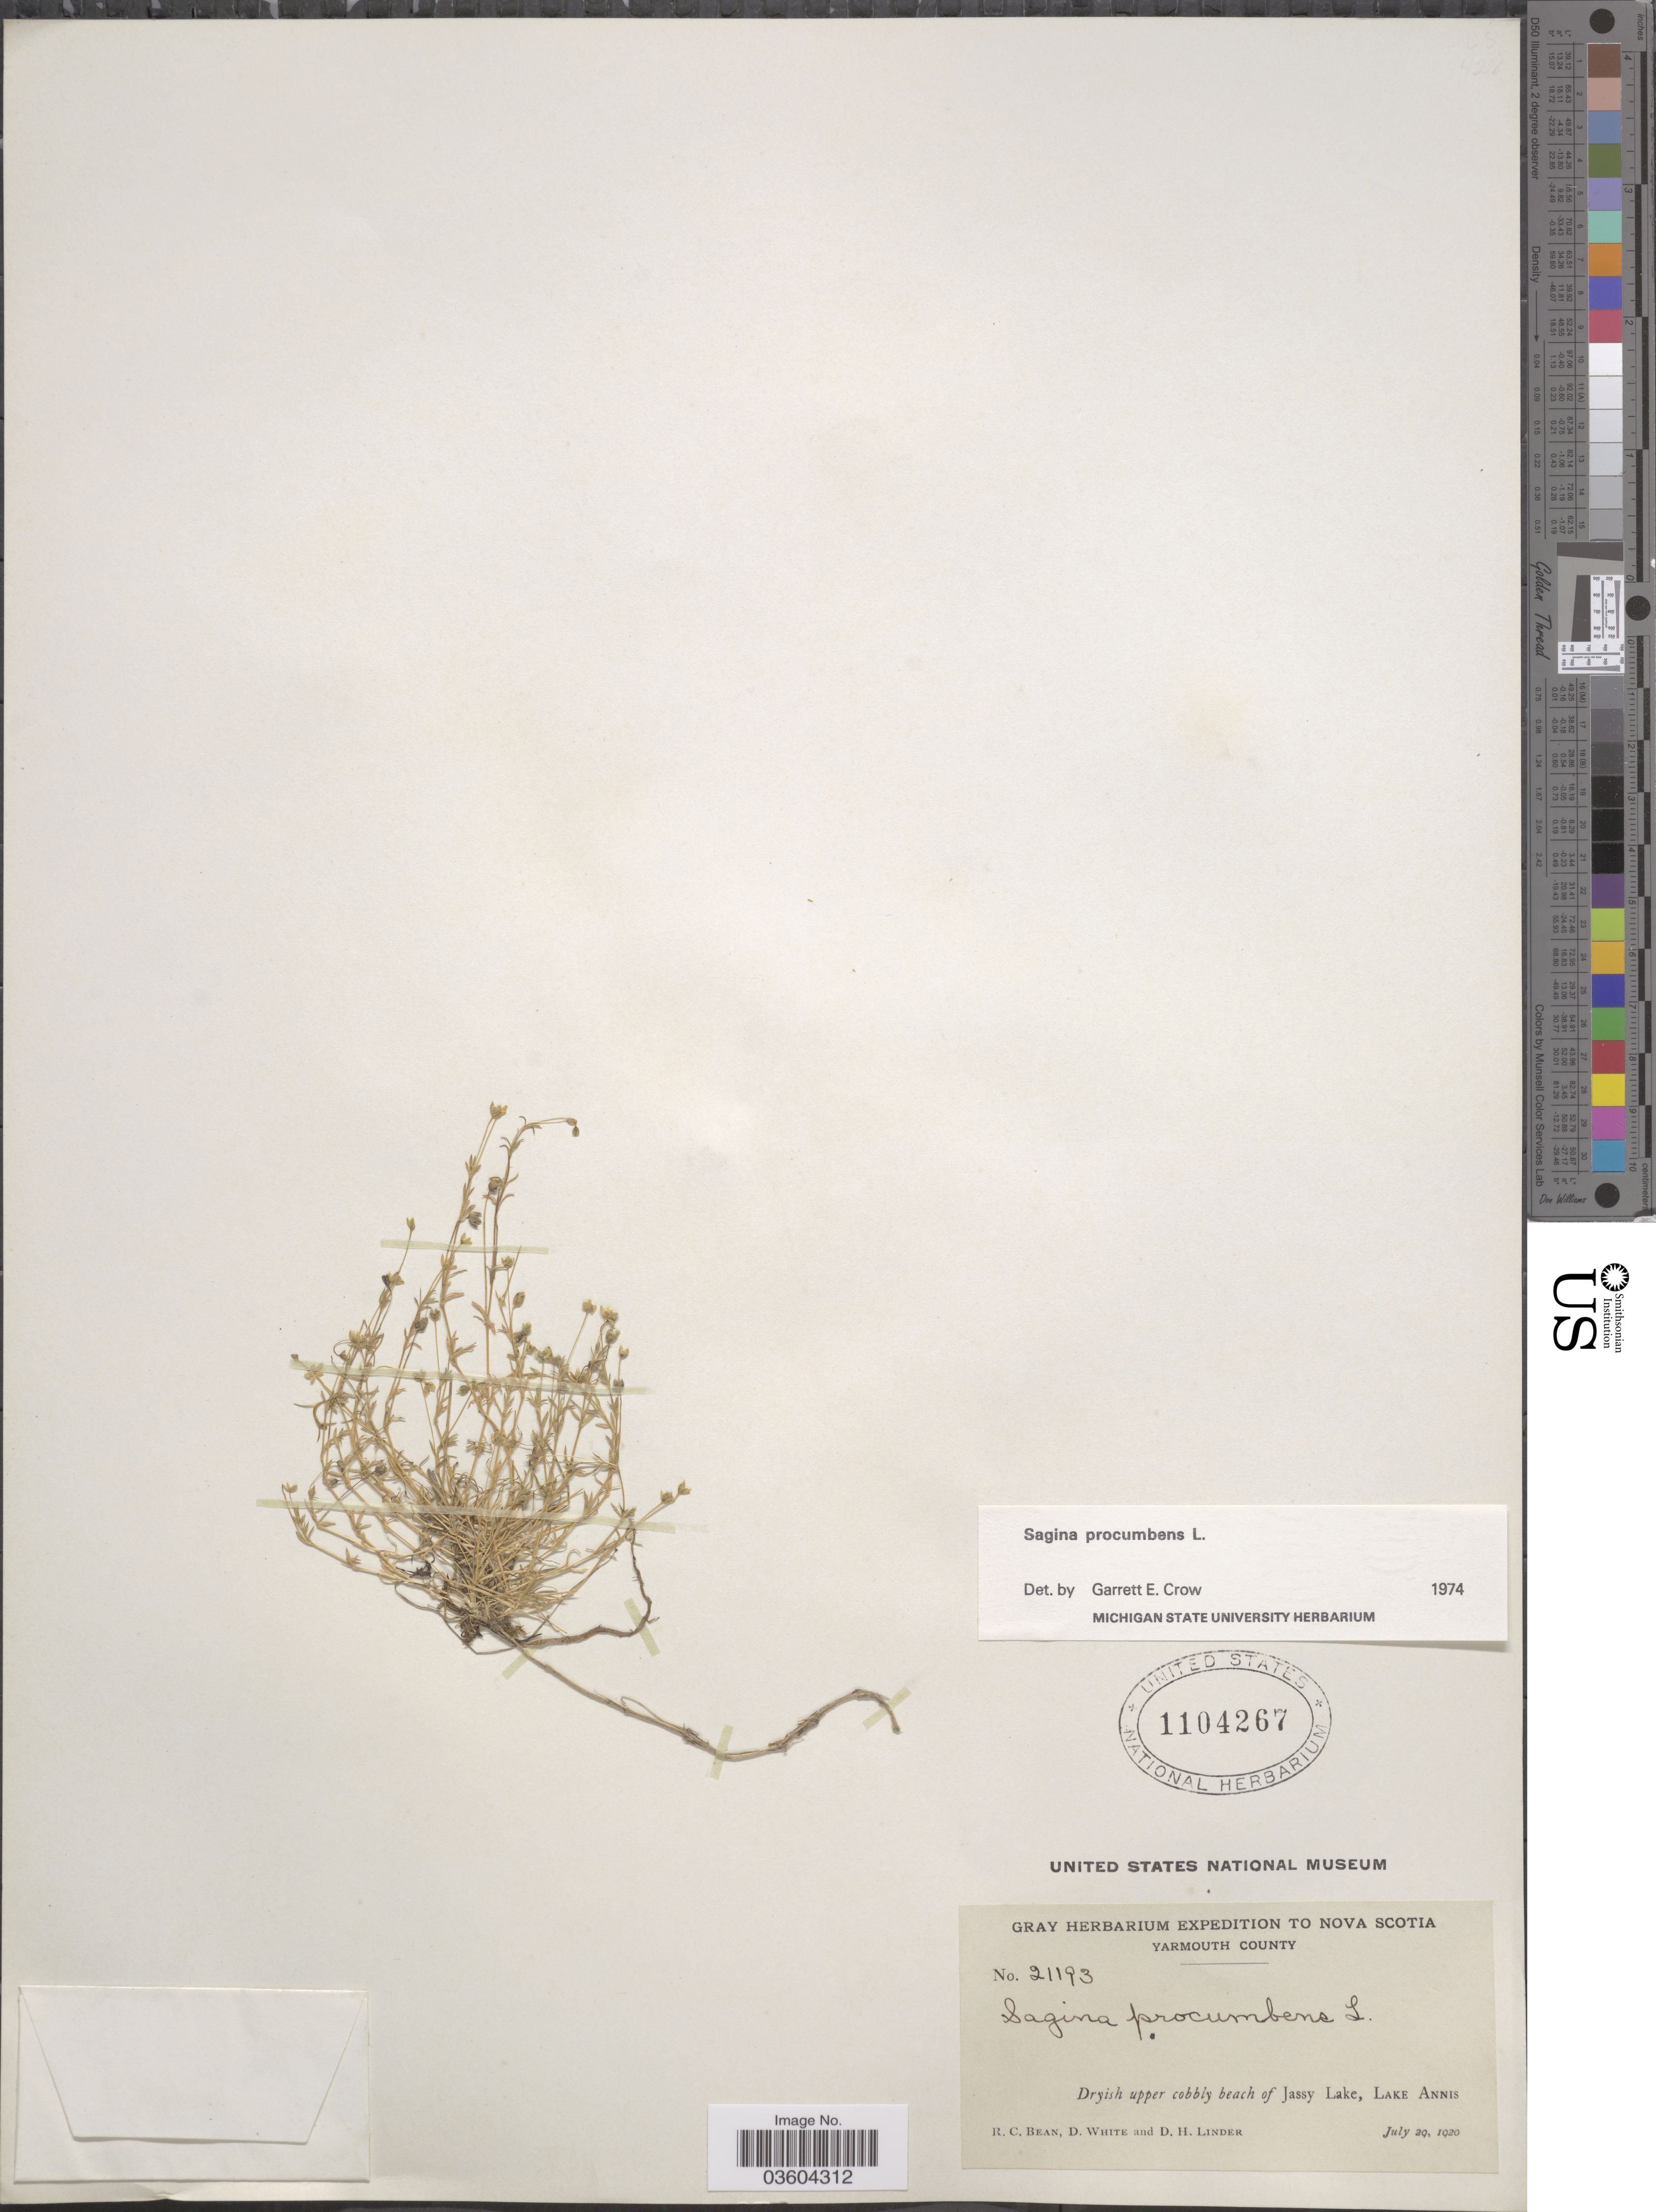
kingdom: Plantae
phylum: Tracheophyta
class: Magnoliopsida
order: Caryophyllales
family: Caryophyllaceae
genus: Sagina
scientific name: Sagina procumbens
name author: L.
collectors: R. Bean, D. White & D. Linder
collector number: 21193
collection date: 1920-07-29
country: Canada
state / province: Nova Scotia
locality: Nova Scotia. Yarmouth County. Dryish upper cobbly beach of Jassy Lake, Lake Annis.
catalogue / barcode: US 1104267